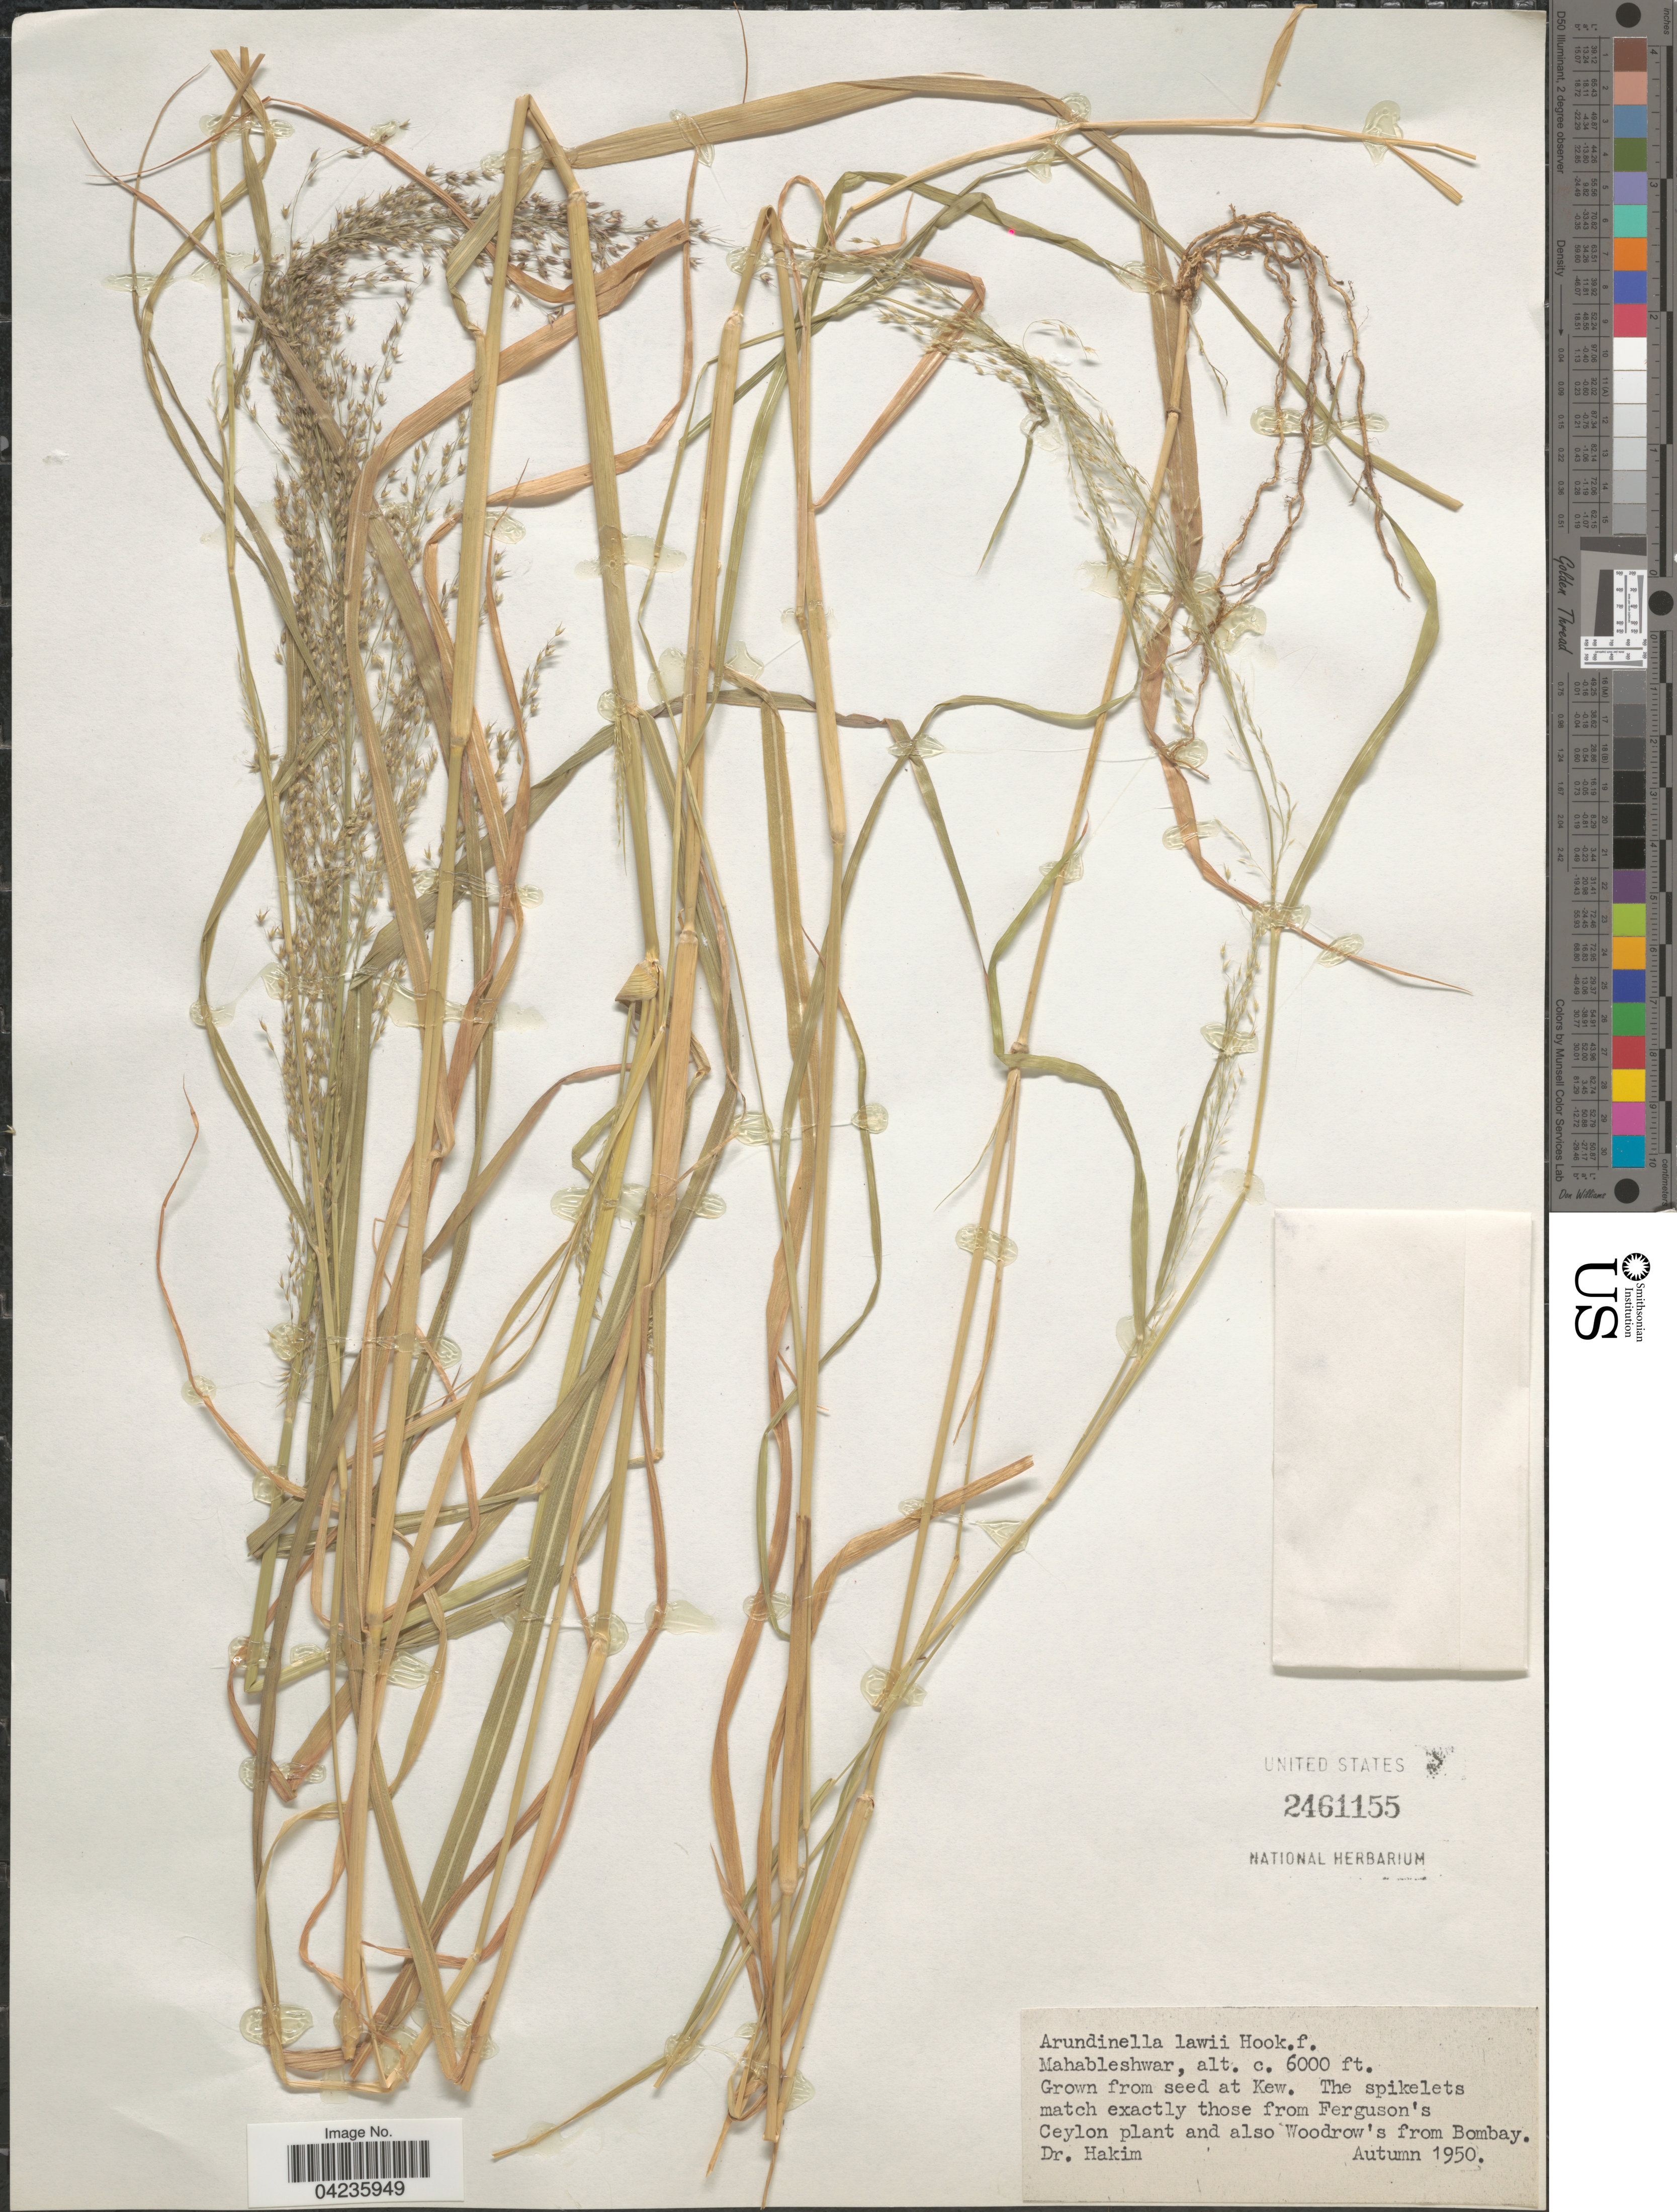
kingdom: Plantae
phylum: Tracheophyta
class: Liliopsida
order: Poales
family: Poaceae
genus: Arundinella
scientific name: Arundinella metzii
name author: Hochst. in Miq.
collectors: Hakim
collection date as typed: Autumn 1950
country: India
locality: Mahableshwar. Kew [unsure placement].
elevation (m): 1829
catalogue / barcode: US 2461155